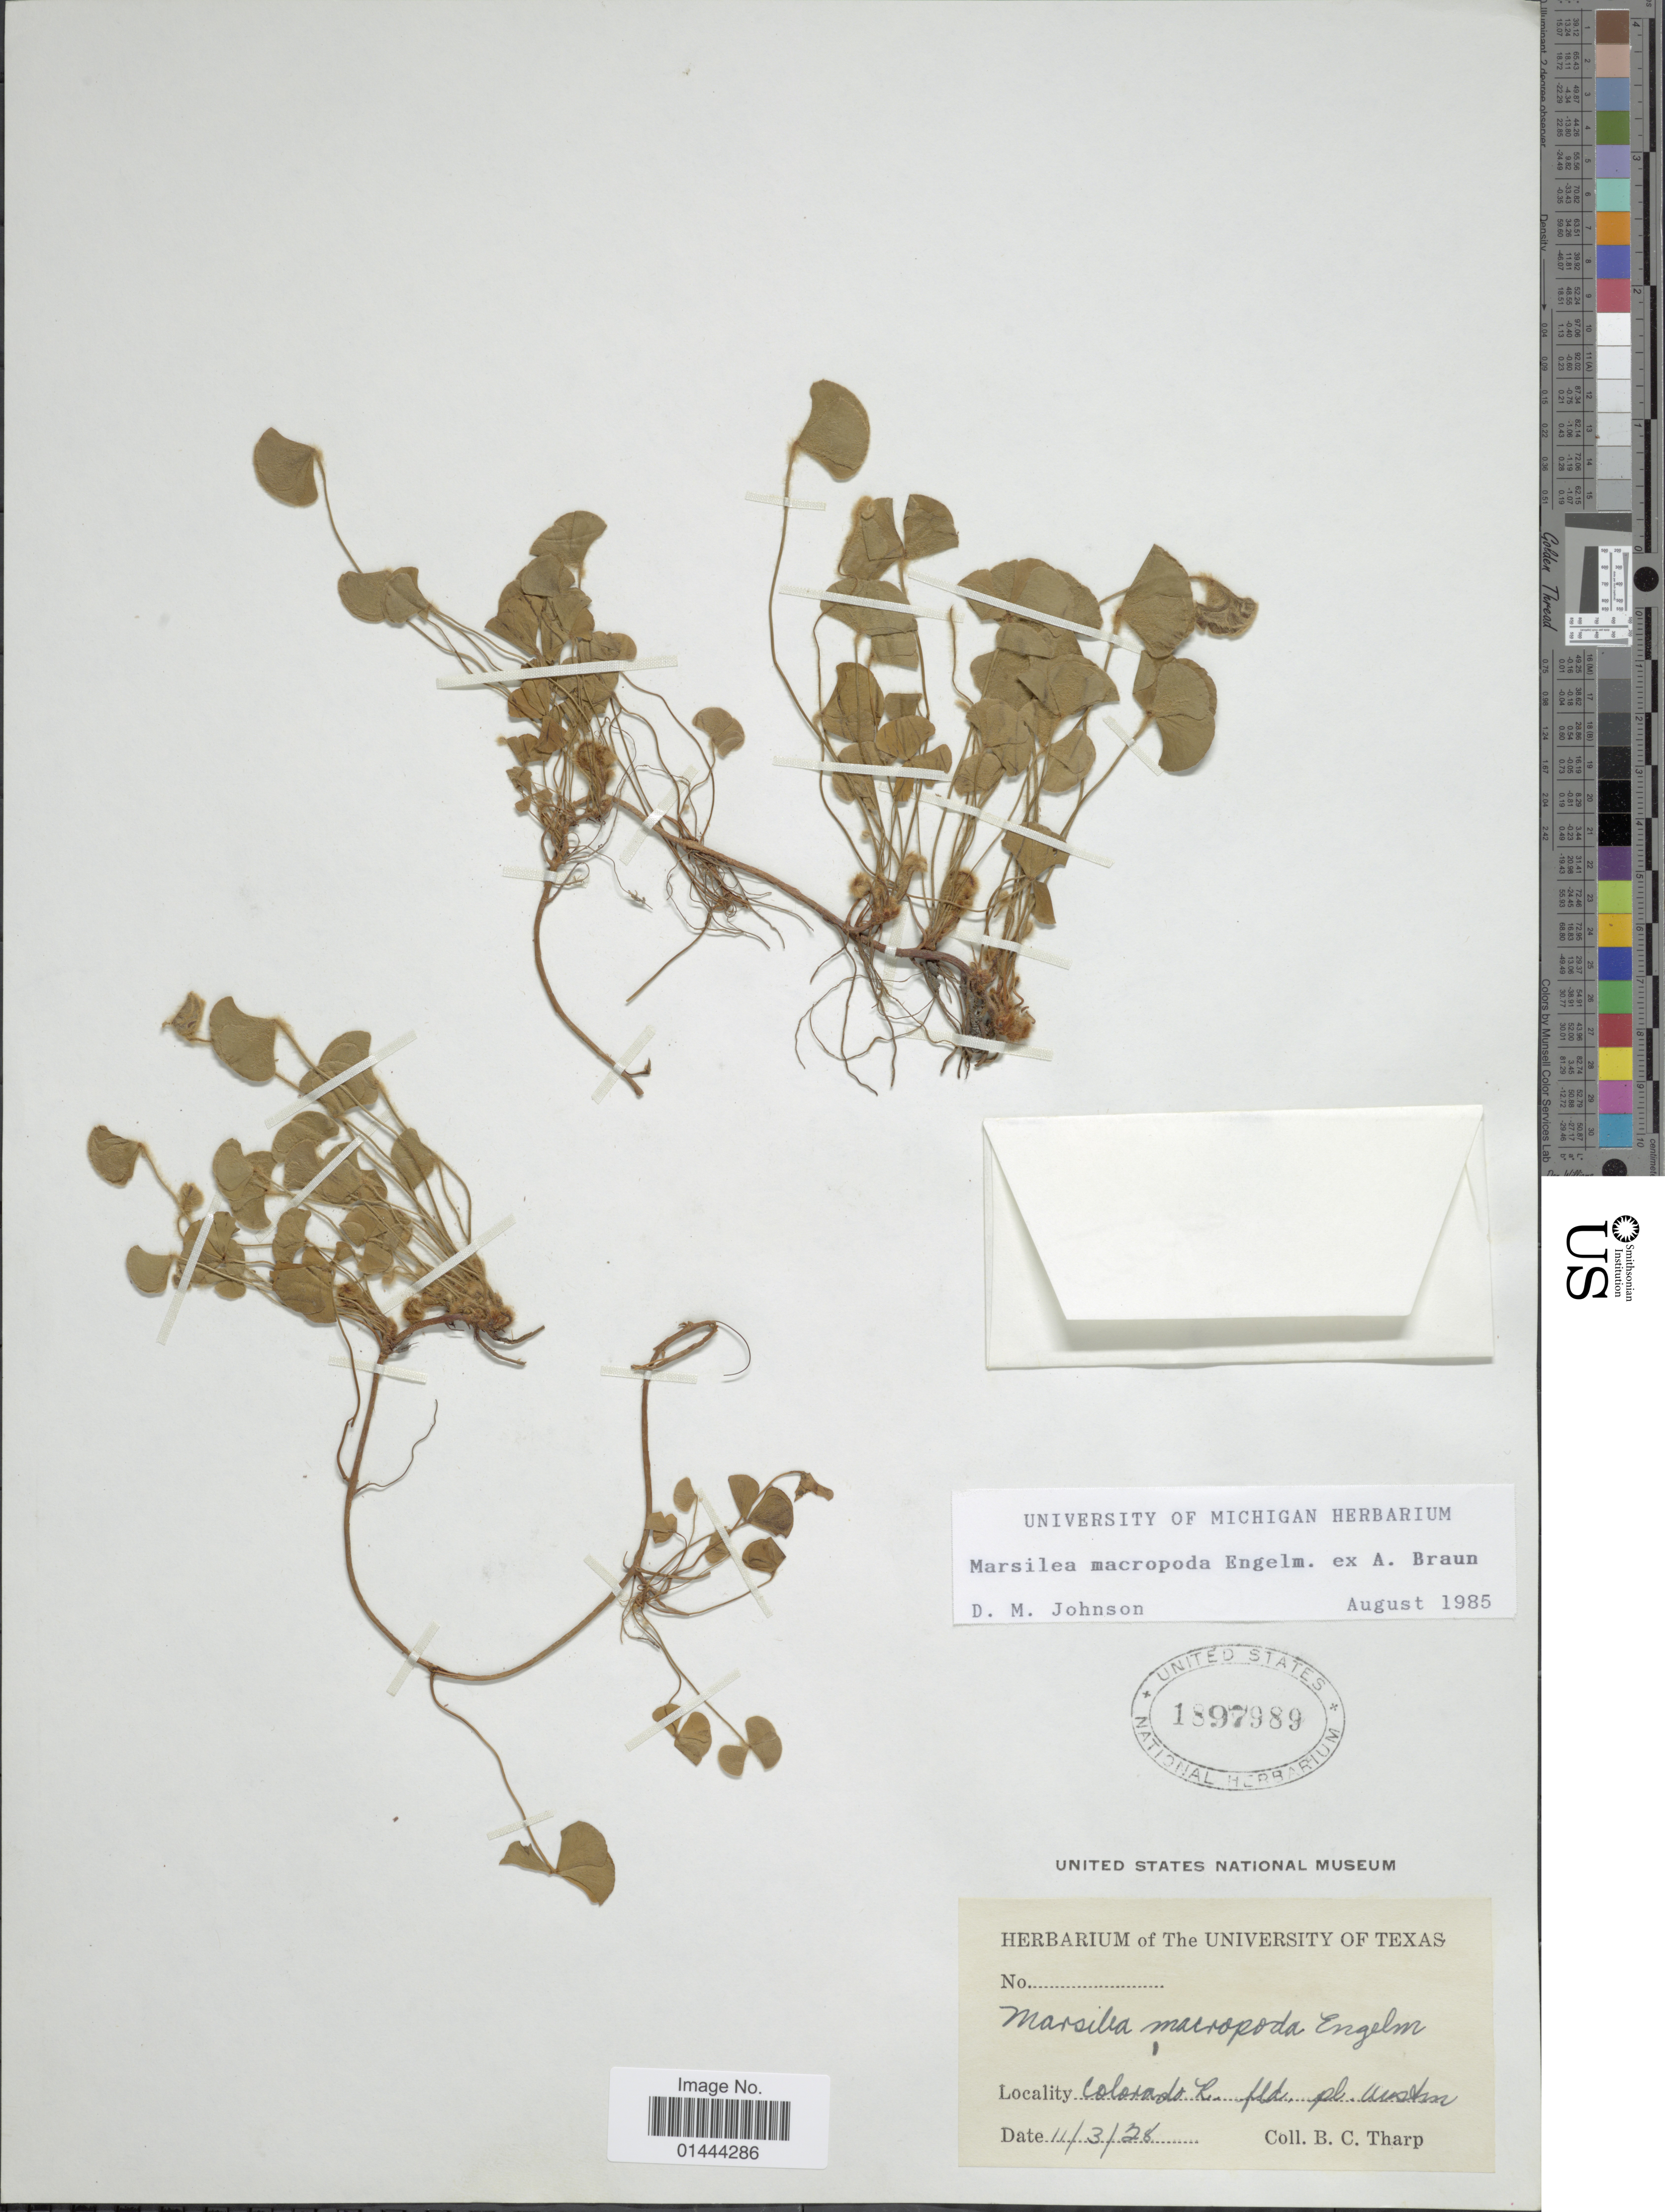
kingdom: Plantae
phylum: Tracheophyta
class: Polypodiopsida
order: Salviniales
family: Marsileaceae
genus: Marsilea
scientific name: Marsilea macropoda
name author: Engelm. ex A. Braun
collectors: B. C. Tharp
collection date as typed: Transcribed d/m/y: 11/3/28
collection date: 1928-03-11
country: United States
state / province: Texas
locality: Colorado R. fld pl. Austin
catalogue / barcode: US 1897989